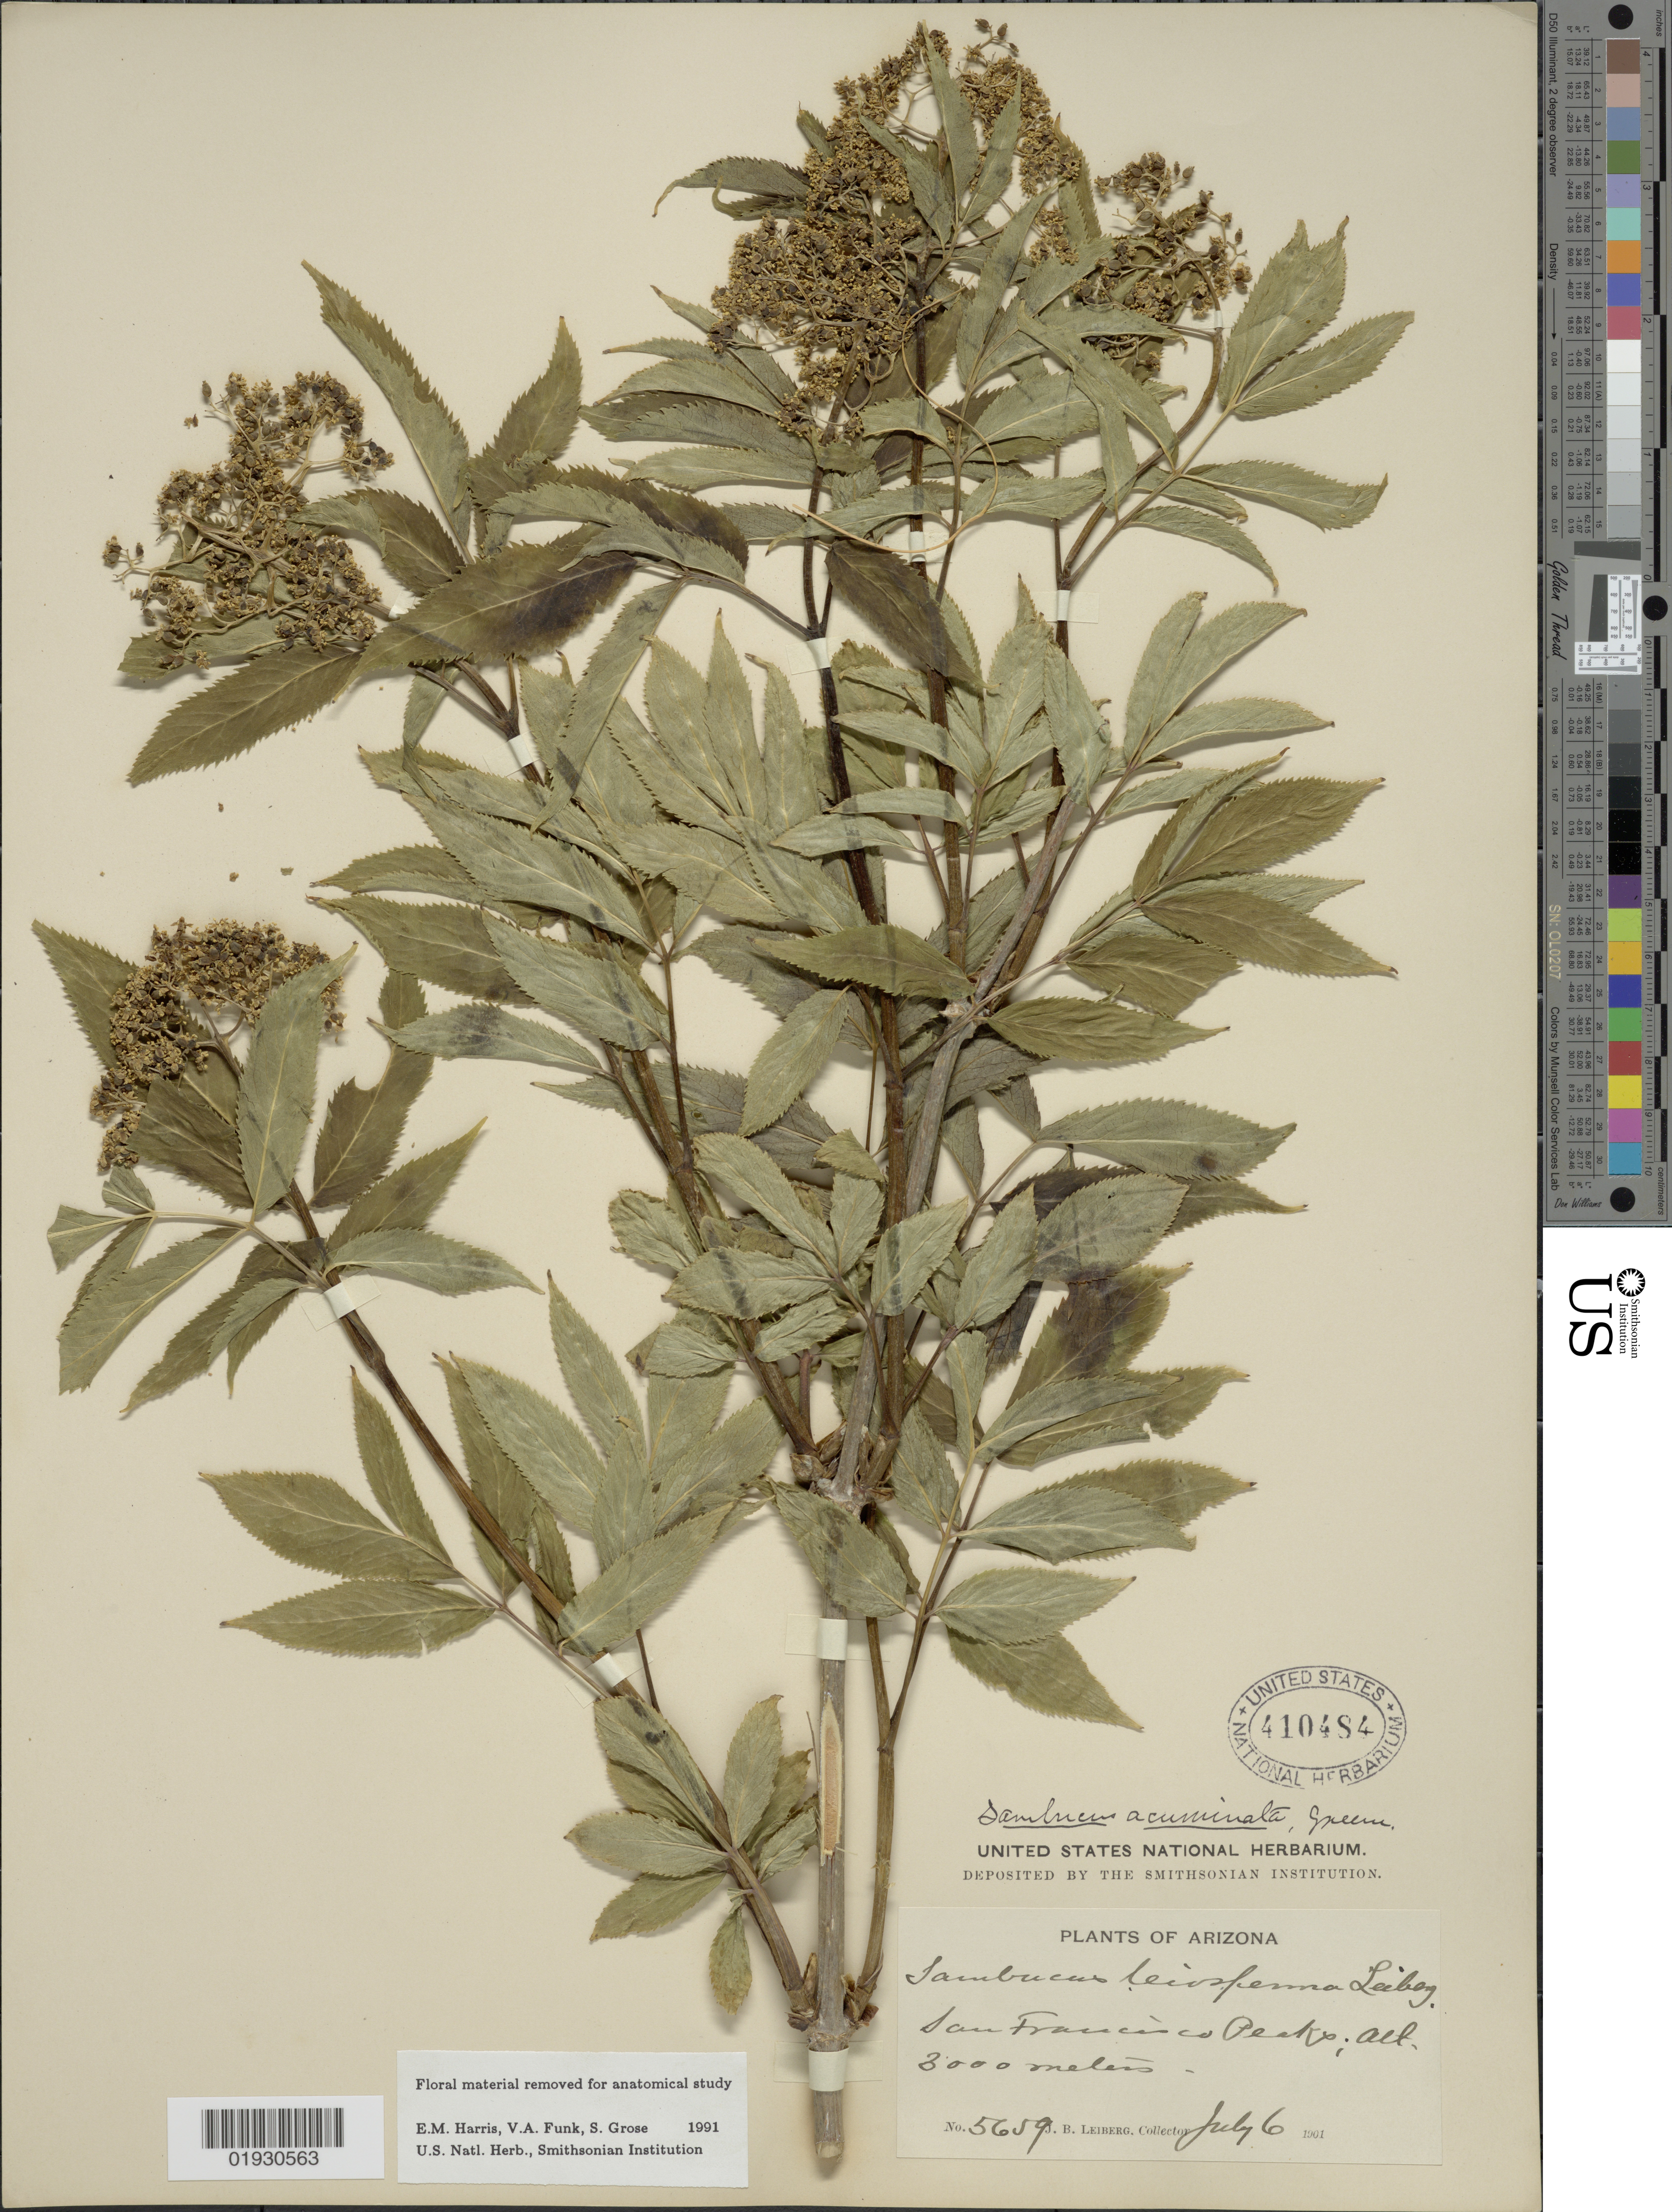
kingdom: Plantae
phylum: Tracheophyta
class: Magnoliopsida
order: Dipsacales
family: Viburnaceae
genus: Sambucus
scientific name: Sambucus acuminata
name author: Greene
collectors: J. B. Leiberg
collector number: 5659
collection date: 1901-07-06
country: United States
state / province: Arizona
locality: San Francisco Peaks.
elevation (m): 3000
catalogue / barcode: US 410484